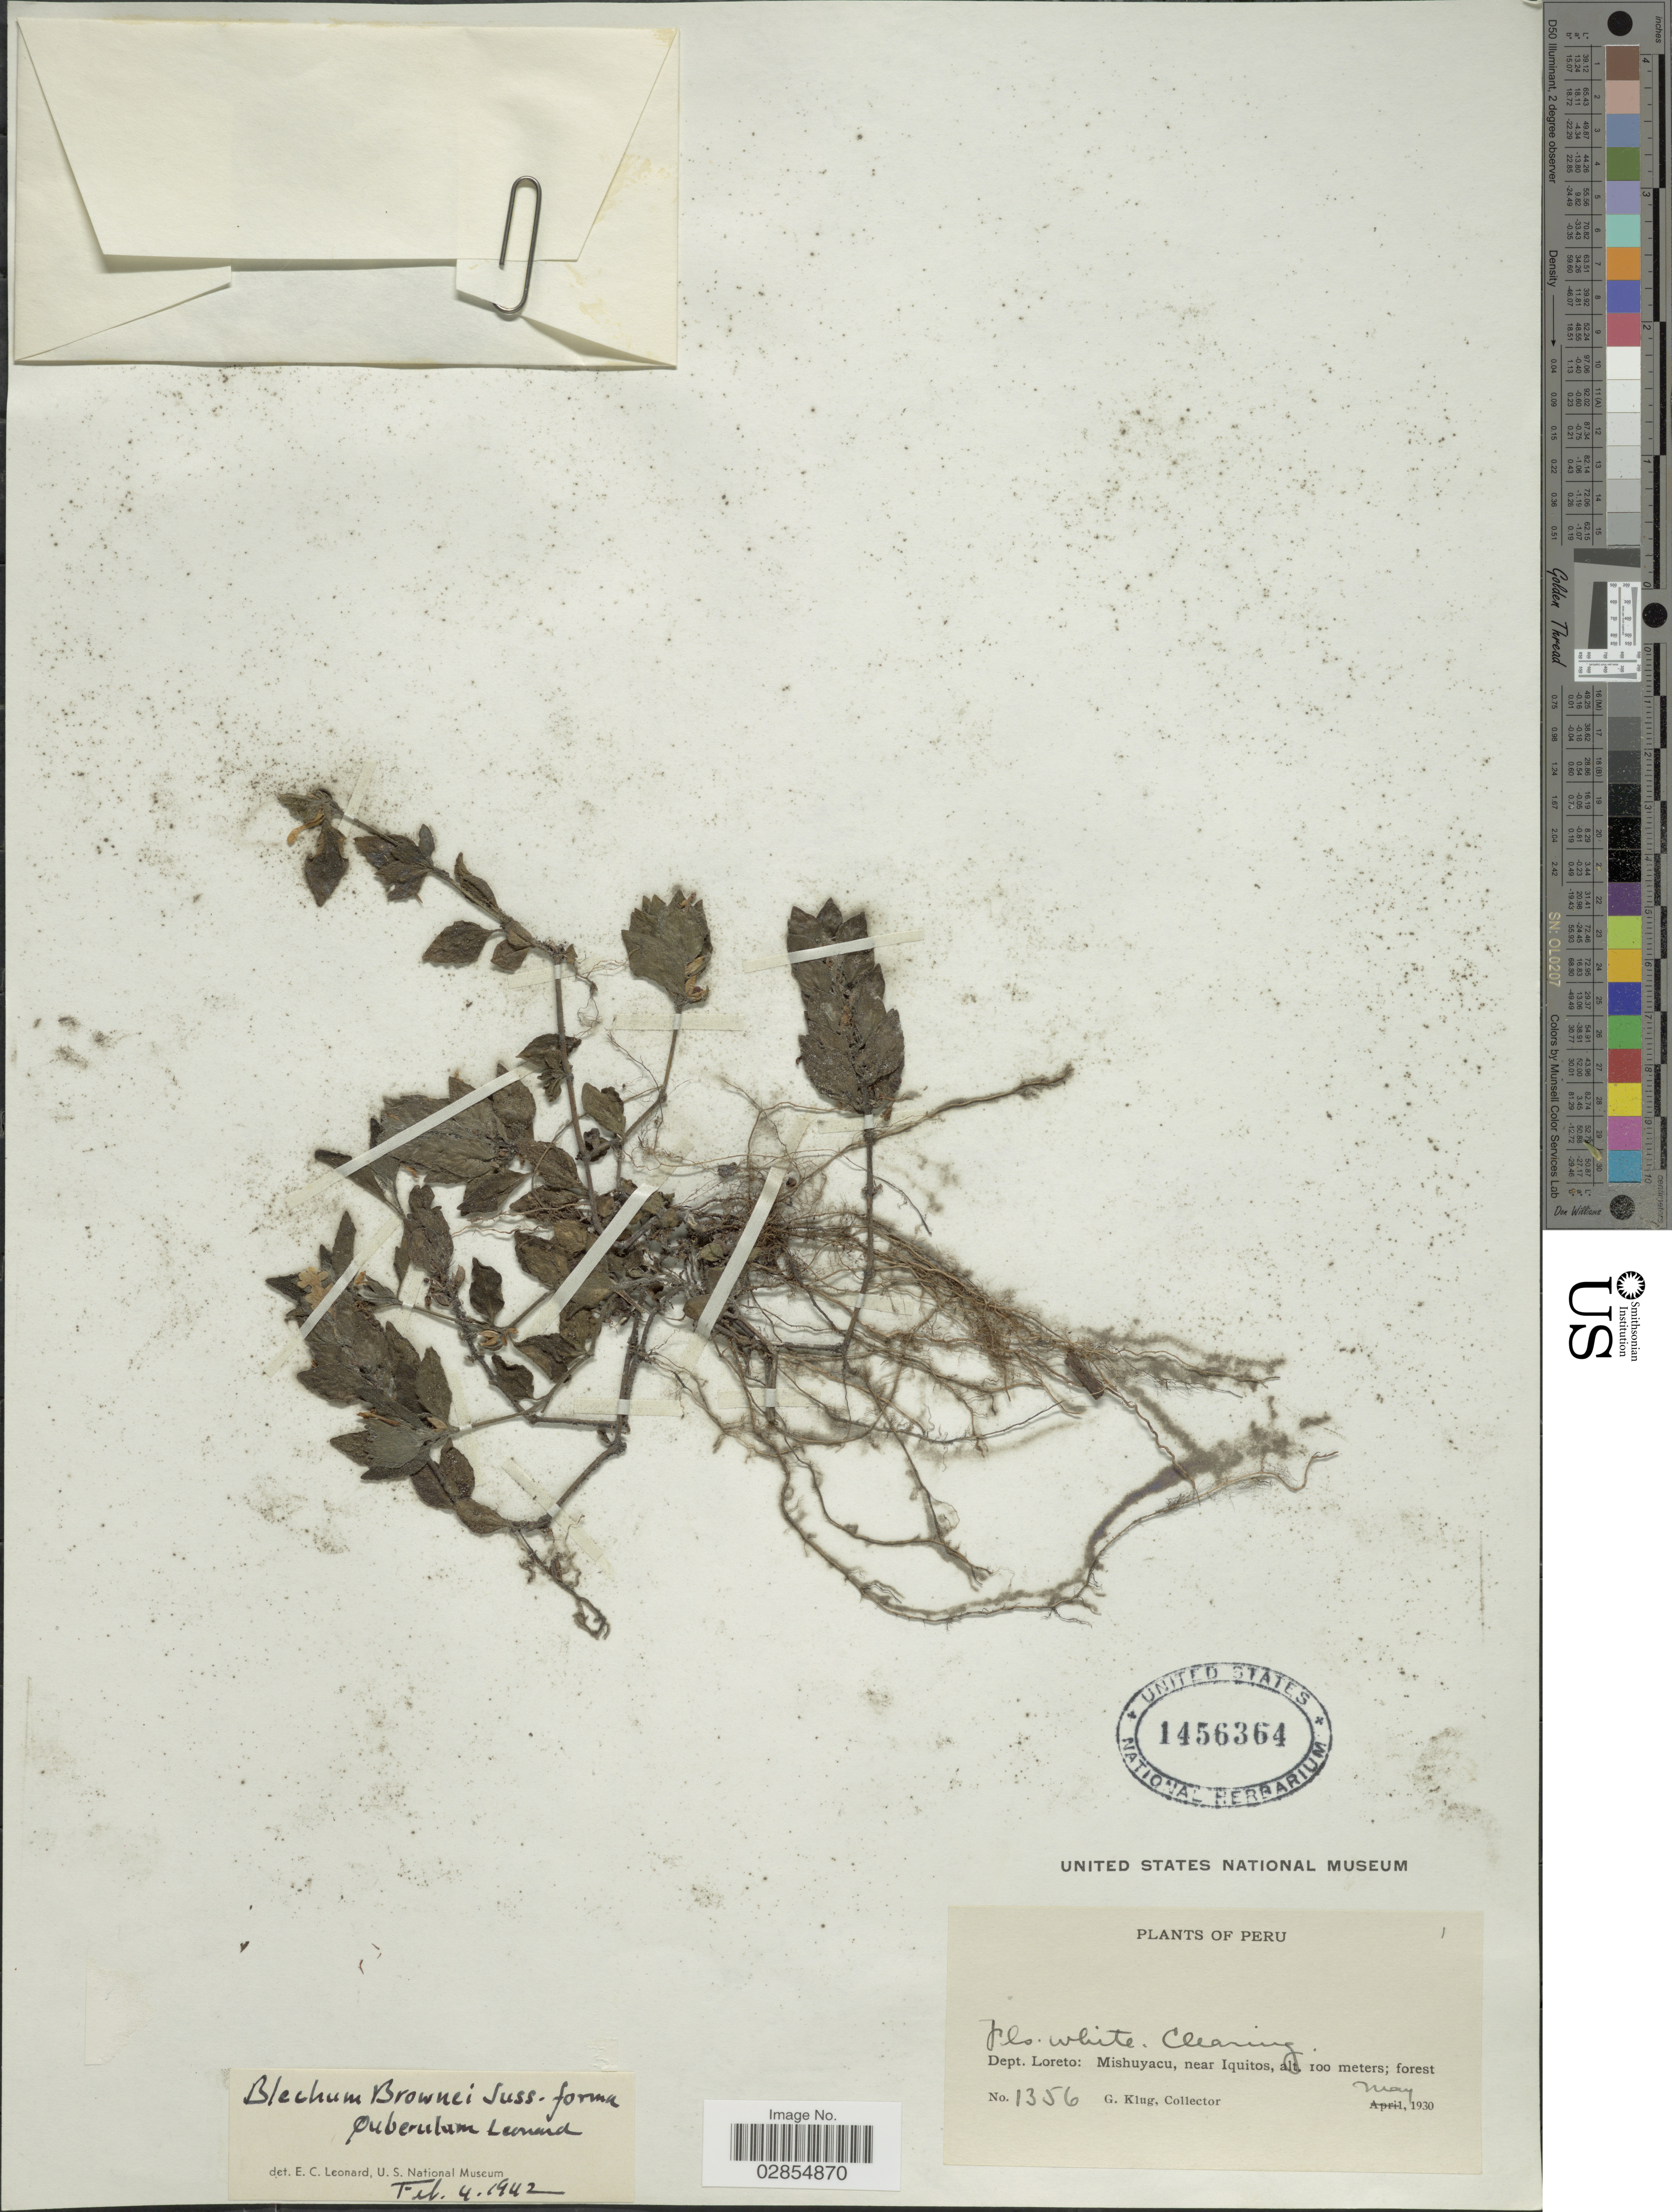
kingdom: Plantae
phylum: Tracheophyta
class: Magnoliopsida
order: Lamiales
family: Acanthaceae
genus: Blechum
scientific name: Blechum brownei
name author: Juss.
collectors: G. Klug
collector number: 1356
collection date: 1930-05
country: Peru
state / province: Loreto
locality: Dept. Loreto: Mishuyacu, near Iquitos.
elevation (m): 100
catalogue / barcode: US 1456364